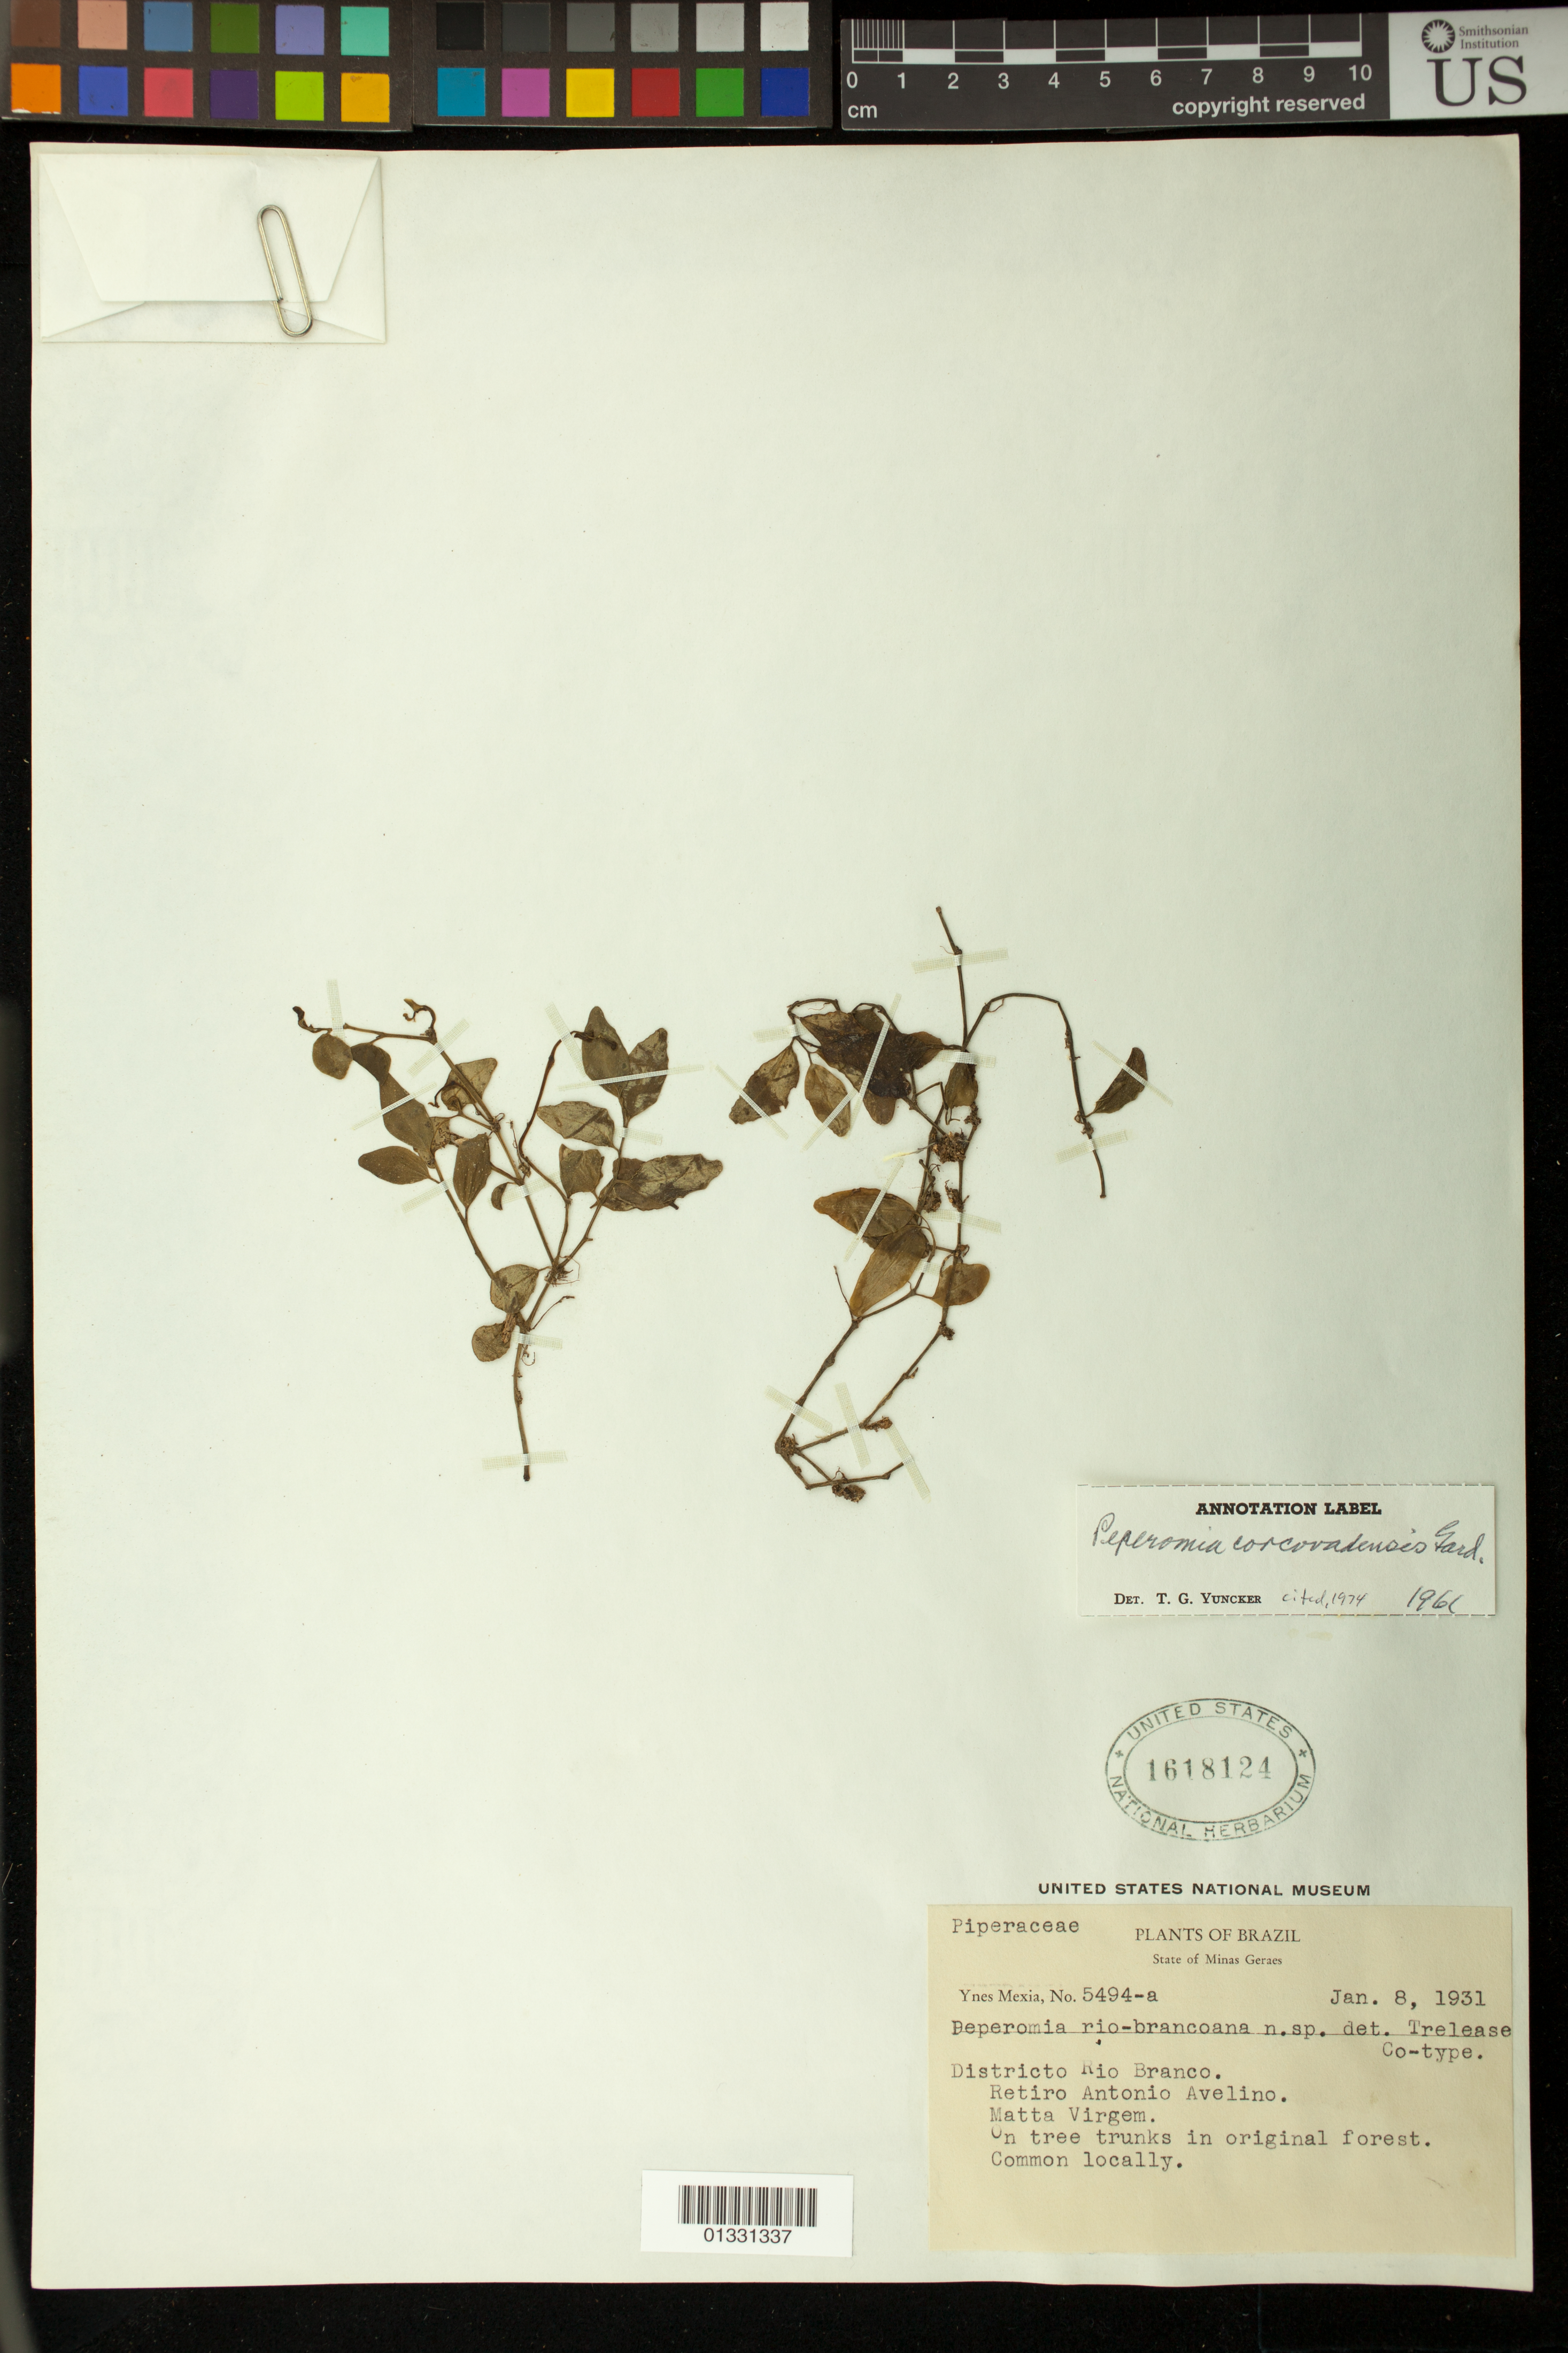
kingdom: Plantae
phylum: Tracheophyta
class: Magnoliopsida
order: Piperales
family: Piperaceae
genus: Peperomia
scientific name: Peperomia corcovadensis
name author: Gardner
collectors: Y. Mexia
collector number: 5494-a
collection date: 1931-01-08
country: Brazil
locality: Distrito Rio Branco. Retiro Antonio Avelino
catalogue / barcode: US 1618124